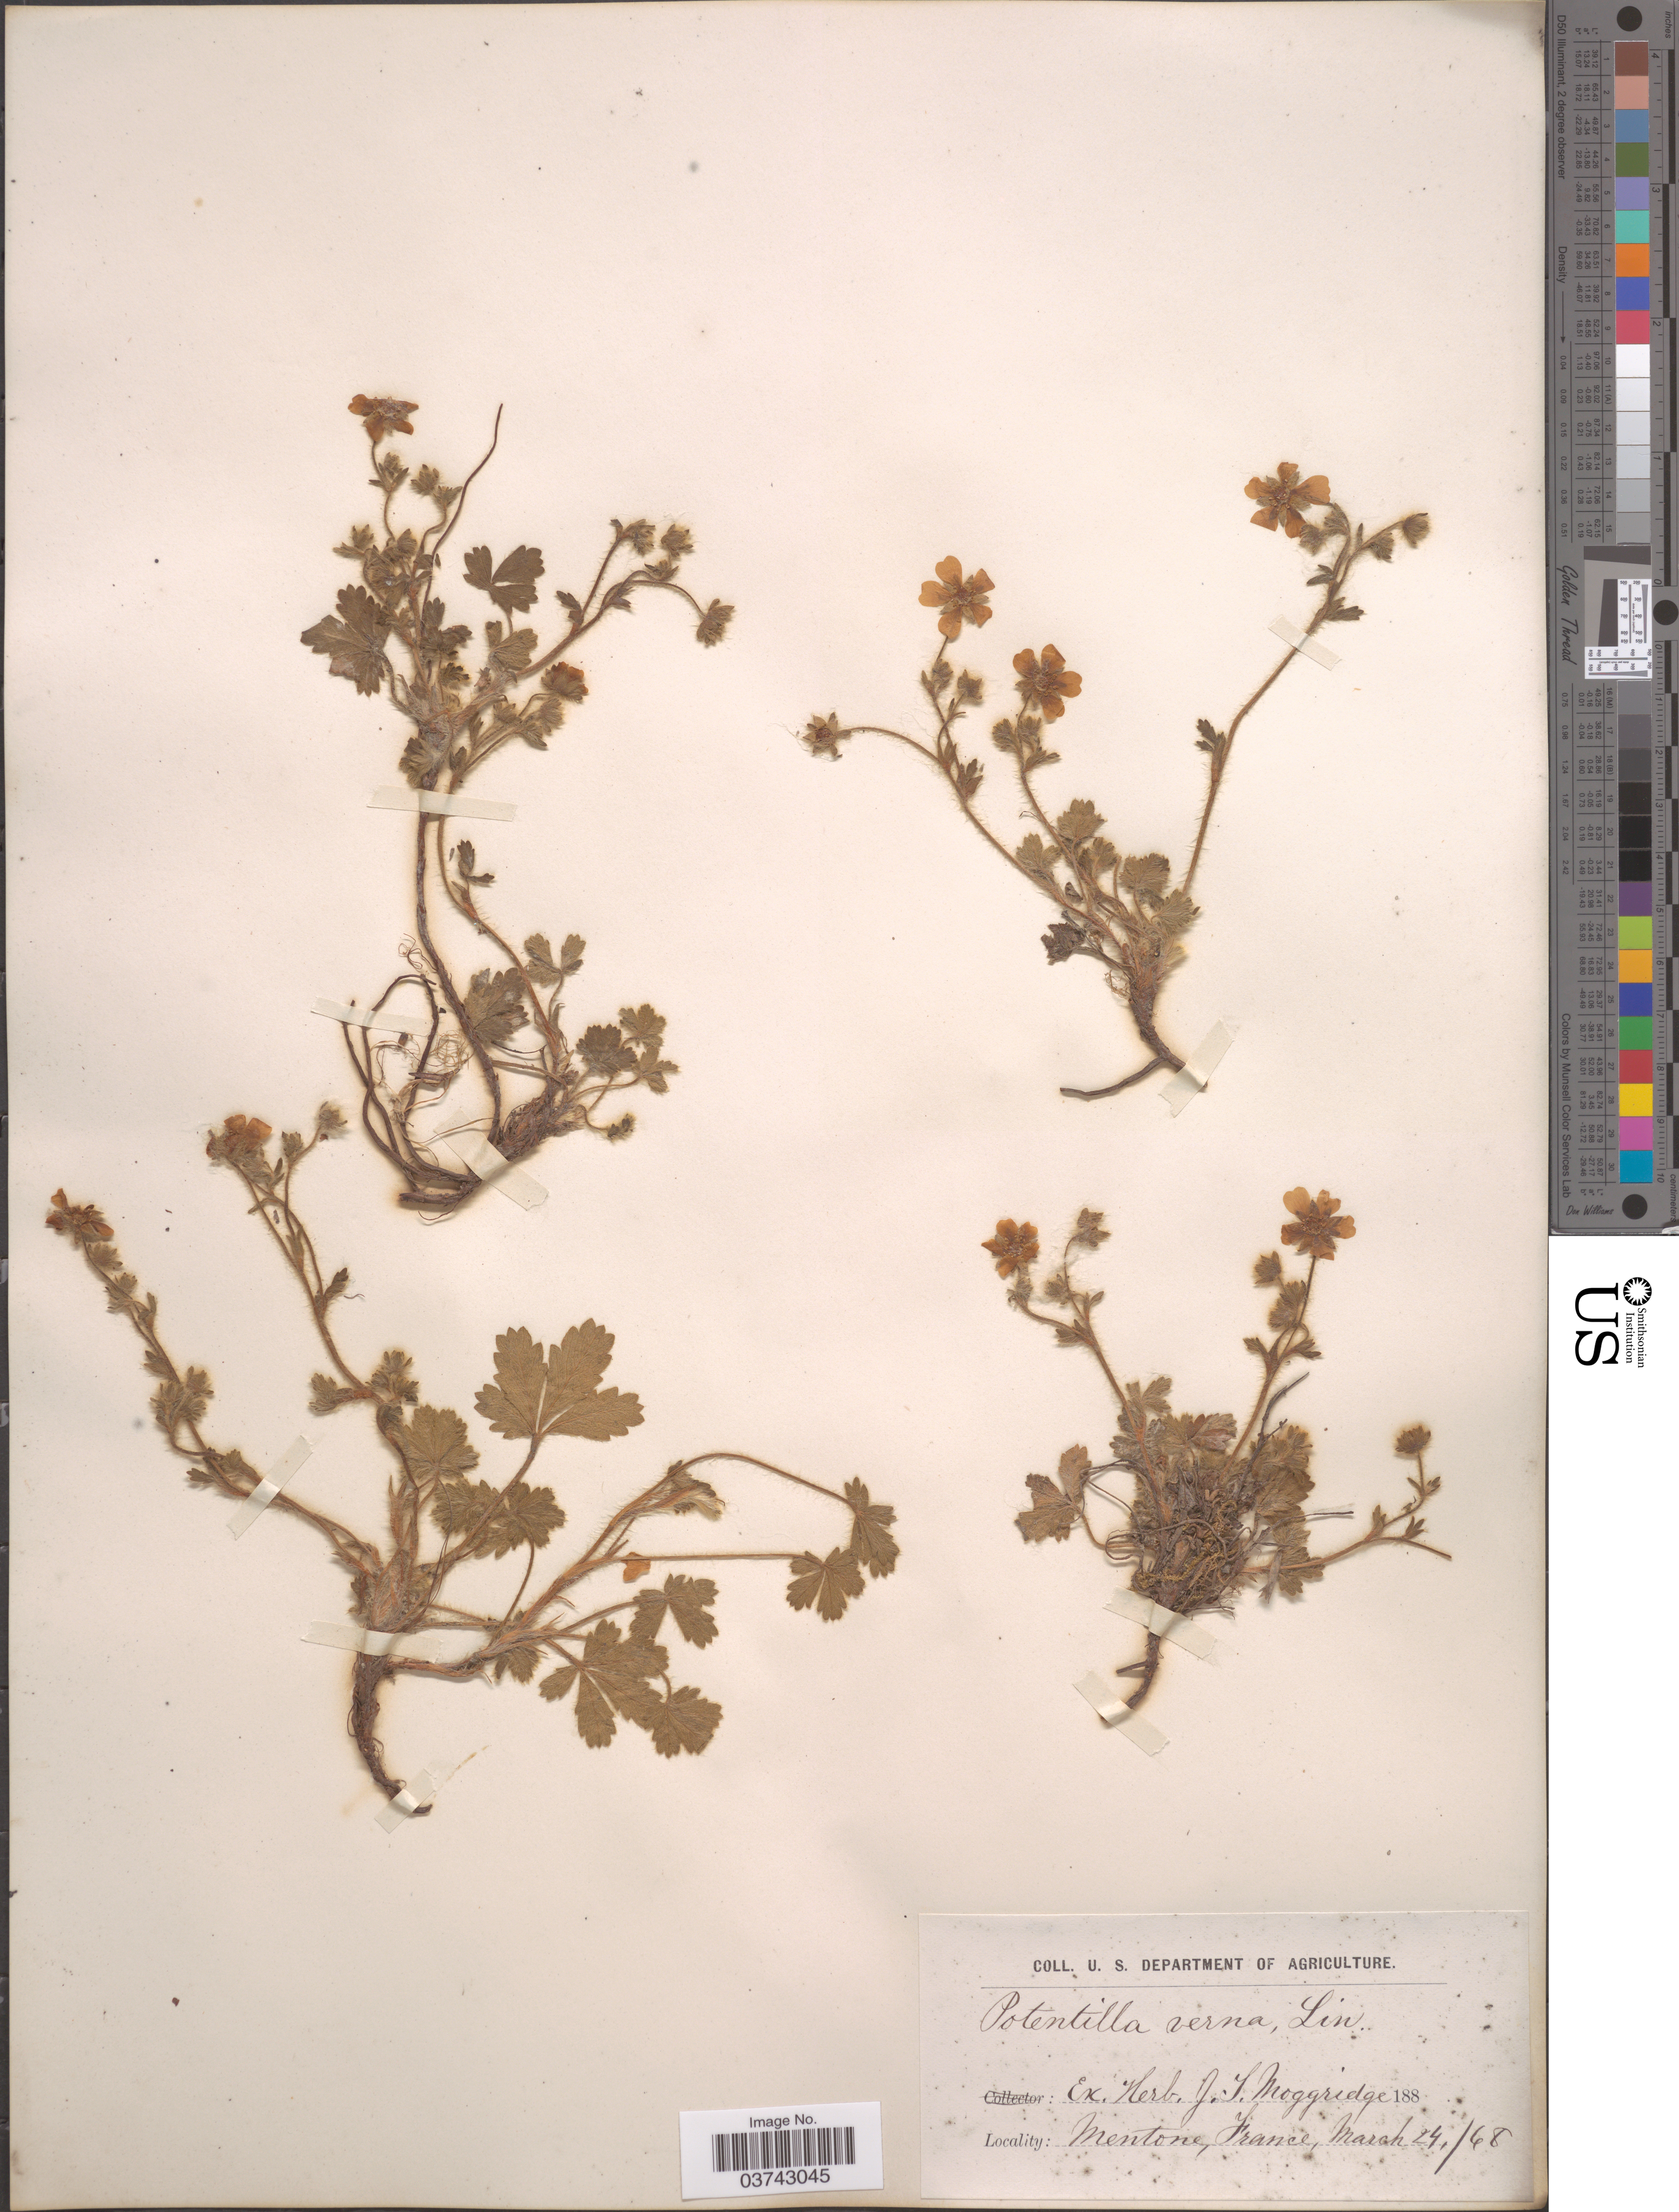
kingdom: Plantae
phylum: Tracheophyta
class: Magnoliopsida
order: Rosales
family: Rosaceae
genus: Potentilla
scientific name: Potentilla verna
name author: L.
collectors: ex herb. J.T. Moggridge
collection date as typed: Transcribed d/m/y: 24/3/68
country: France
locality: Mentone.